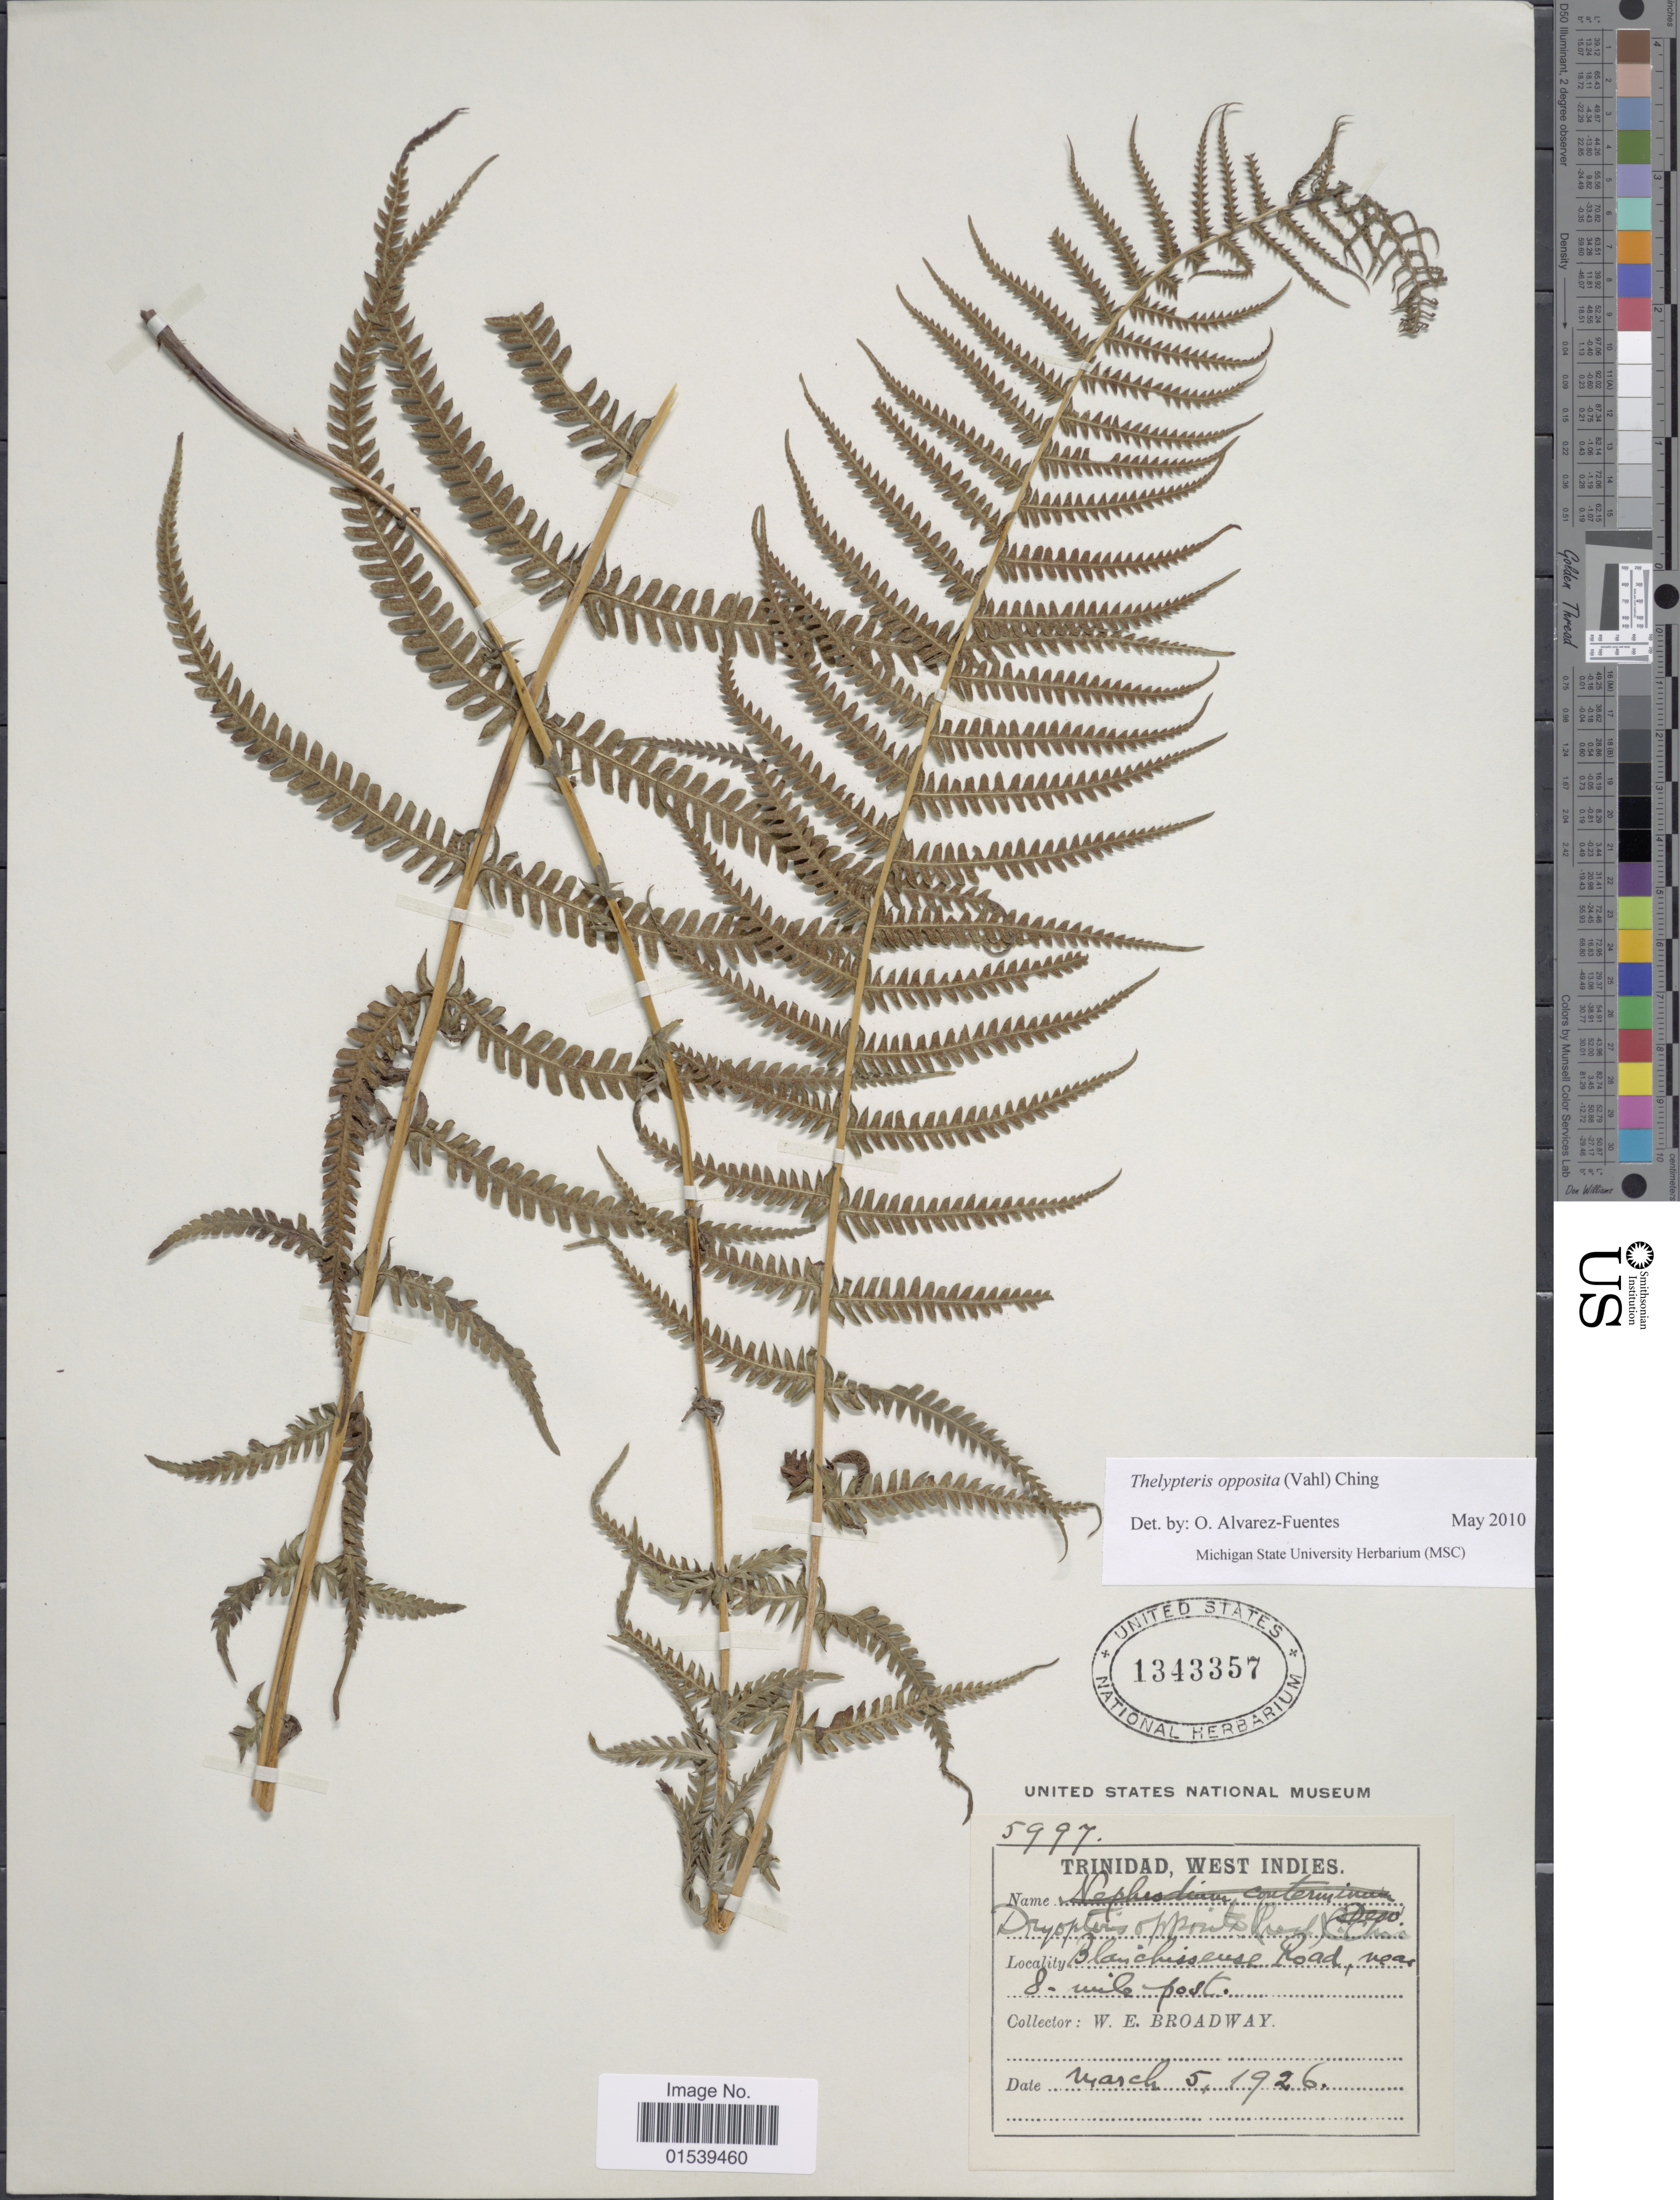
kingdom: Plantae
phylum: Tracheophyta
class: Polypodiopsida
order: Polypodiales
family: Thelypteridaceae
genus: Amauropelta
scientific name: Amauropelta opposita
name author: (Vahl) Pic. Serm.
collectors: W. E. Broadway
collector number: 5997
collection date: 1926-03-05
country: Trinidad and Tobago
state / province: Trinidad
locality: West Indies, Blanchisseuse Road, near 8- mile post.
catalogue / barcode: US 1343357